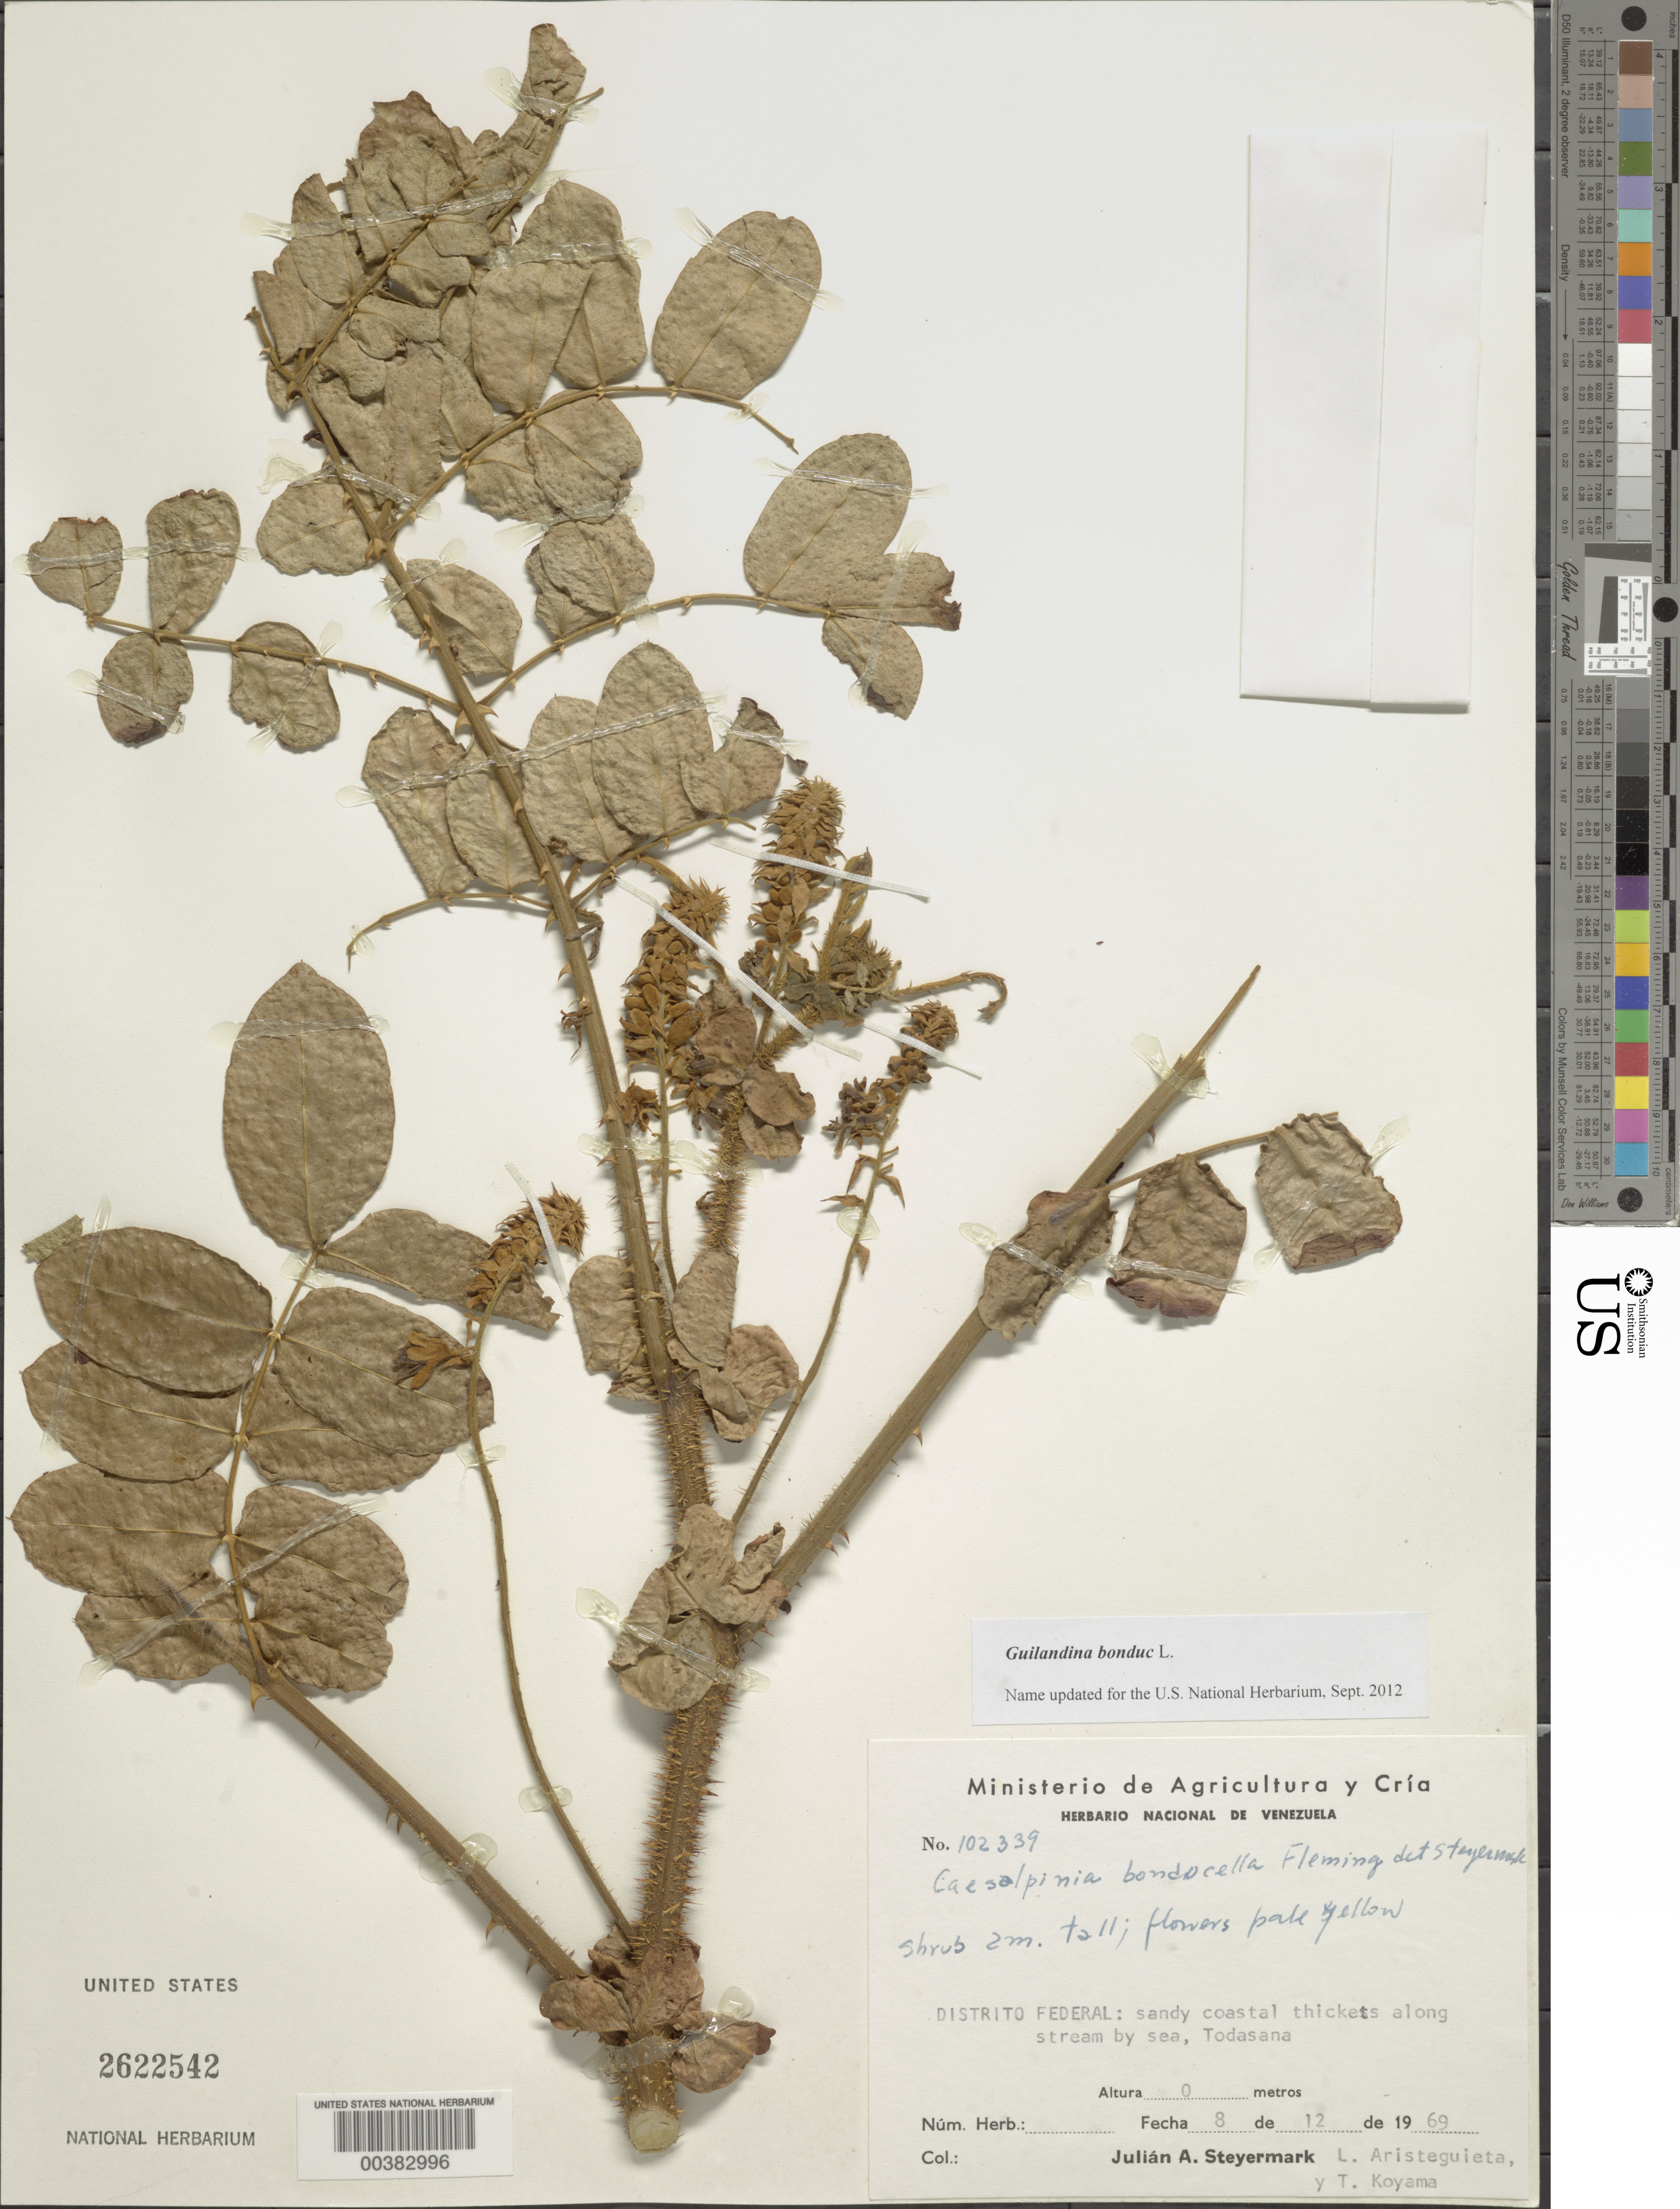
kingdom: Plantae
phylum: Tracheophyta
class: Magnoliopsida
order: Fabales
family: Fabaceae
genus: Guilandina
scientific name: Guilandina bonduc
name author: L.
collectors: J. Steyermark, L. Aristeguieta & T. Koyama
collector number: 102339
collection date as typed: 08 Dec 1969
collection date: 1969-12-08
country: Venezuela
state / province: Distrito Federal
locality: Todasana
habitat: Sandy coastal thickets along stream by sea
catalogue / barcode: US 2622542